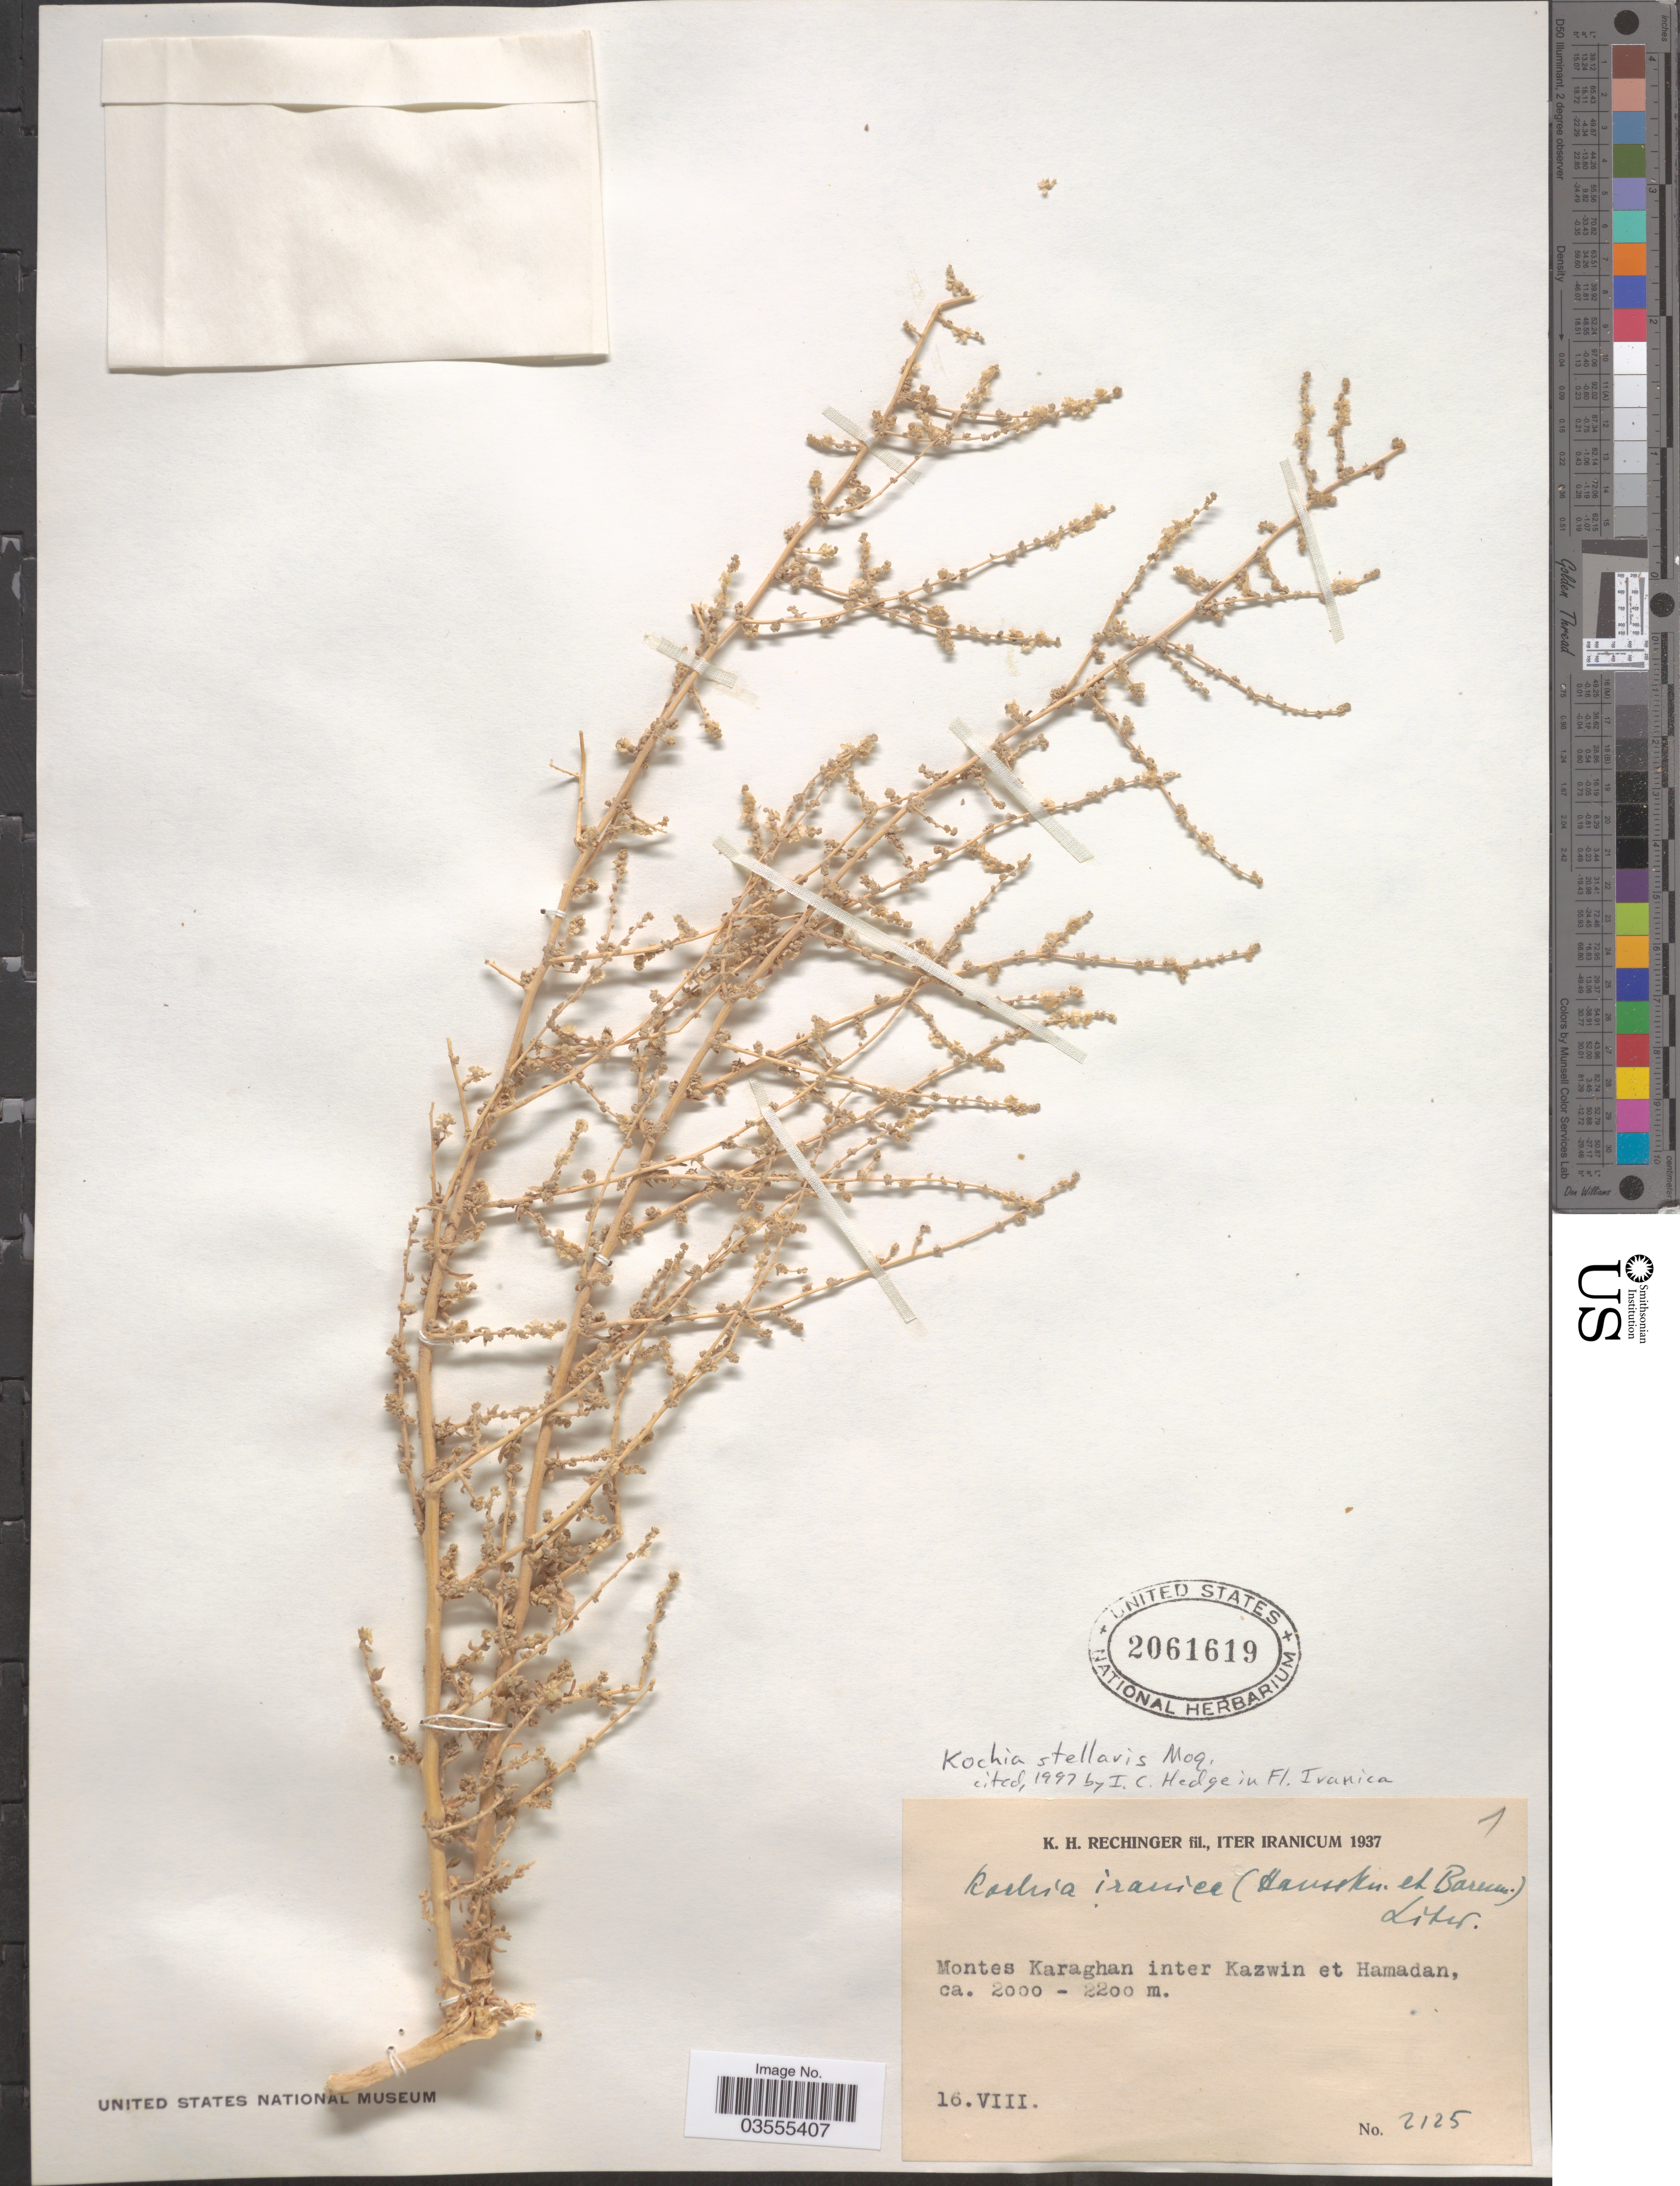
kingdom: Plantae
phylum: Tracheophyta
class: Magnoliopsida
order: Caryophyllales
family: Amaranthaceae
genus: Bassia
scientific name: Bassia stellaris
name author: (Moq.) Bornm.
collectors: K. H. Rechinger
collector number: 2125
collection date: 1937-08-16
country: Iran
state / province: Hamadan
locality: Montes Karaghan inter Kazwin et Hamadan.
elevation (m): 2000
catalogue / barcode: US 2061619